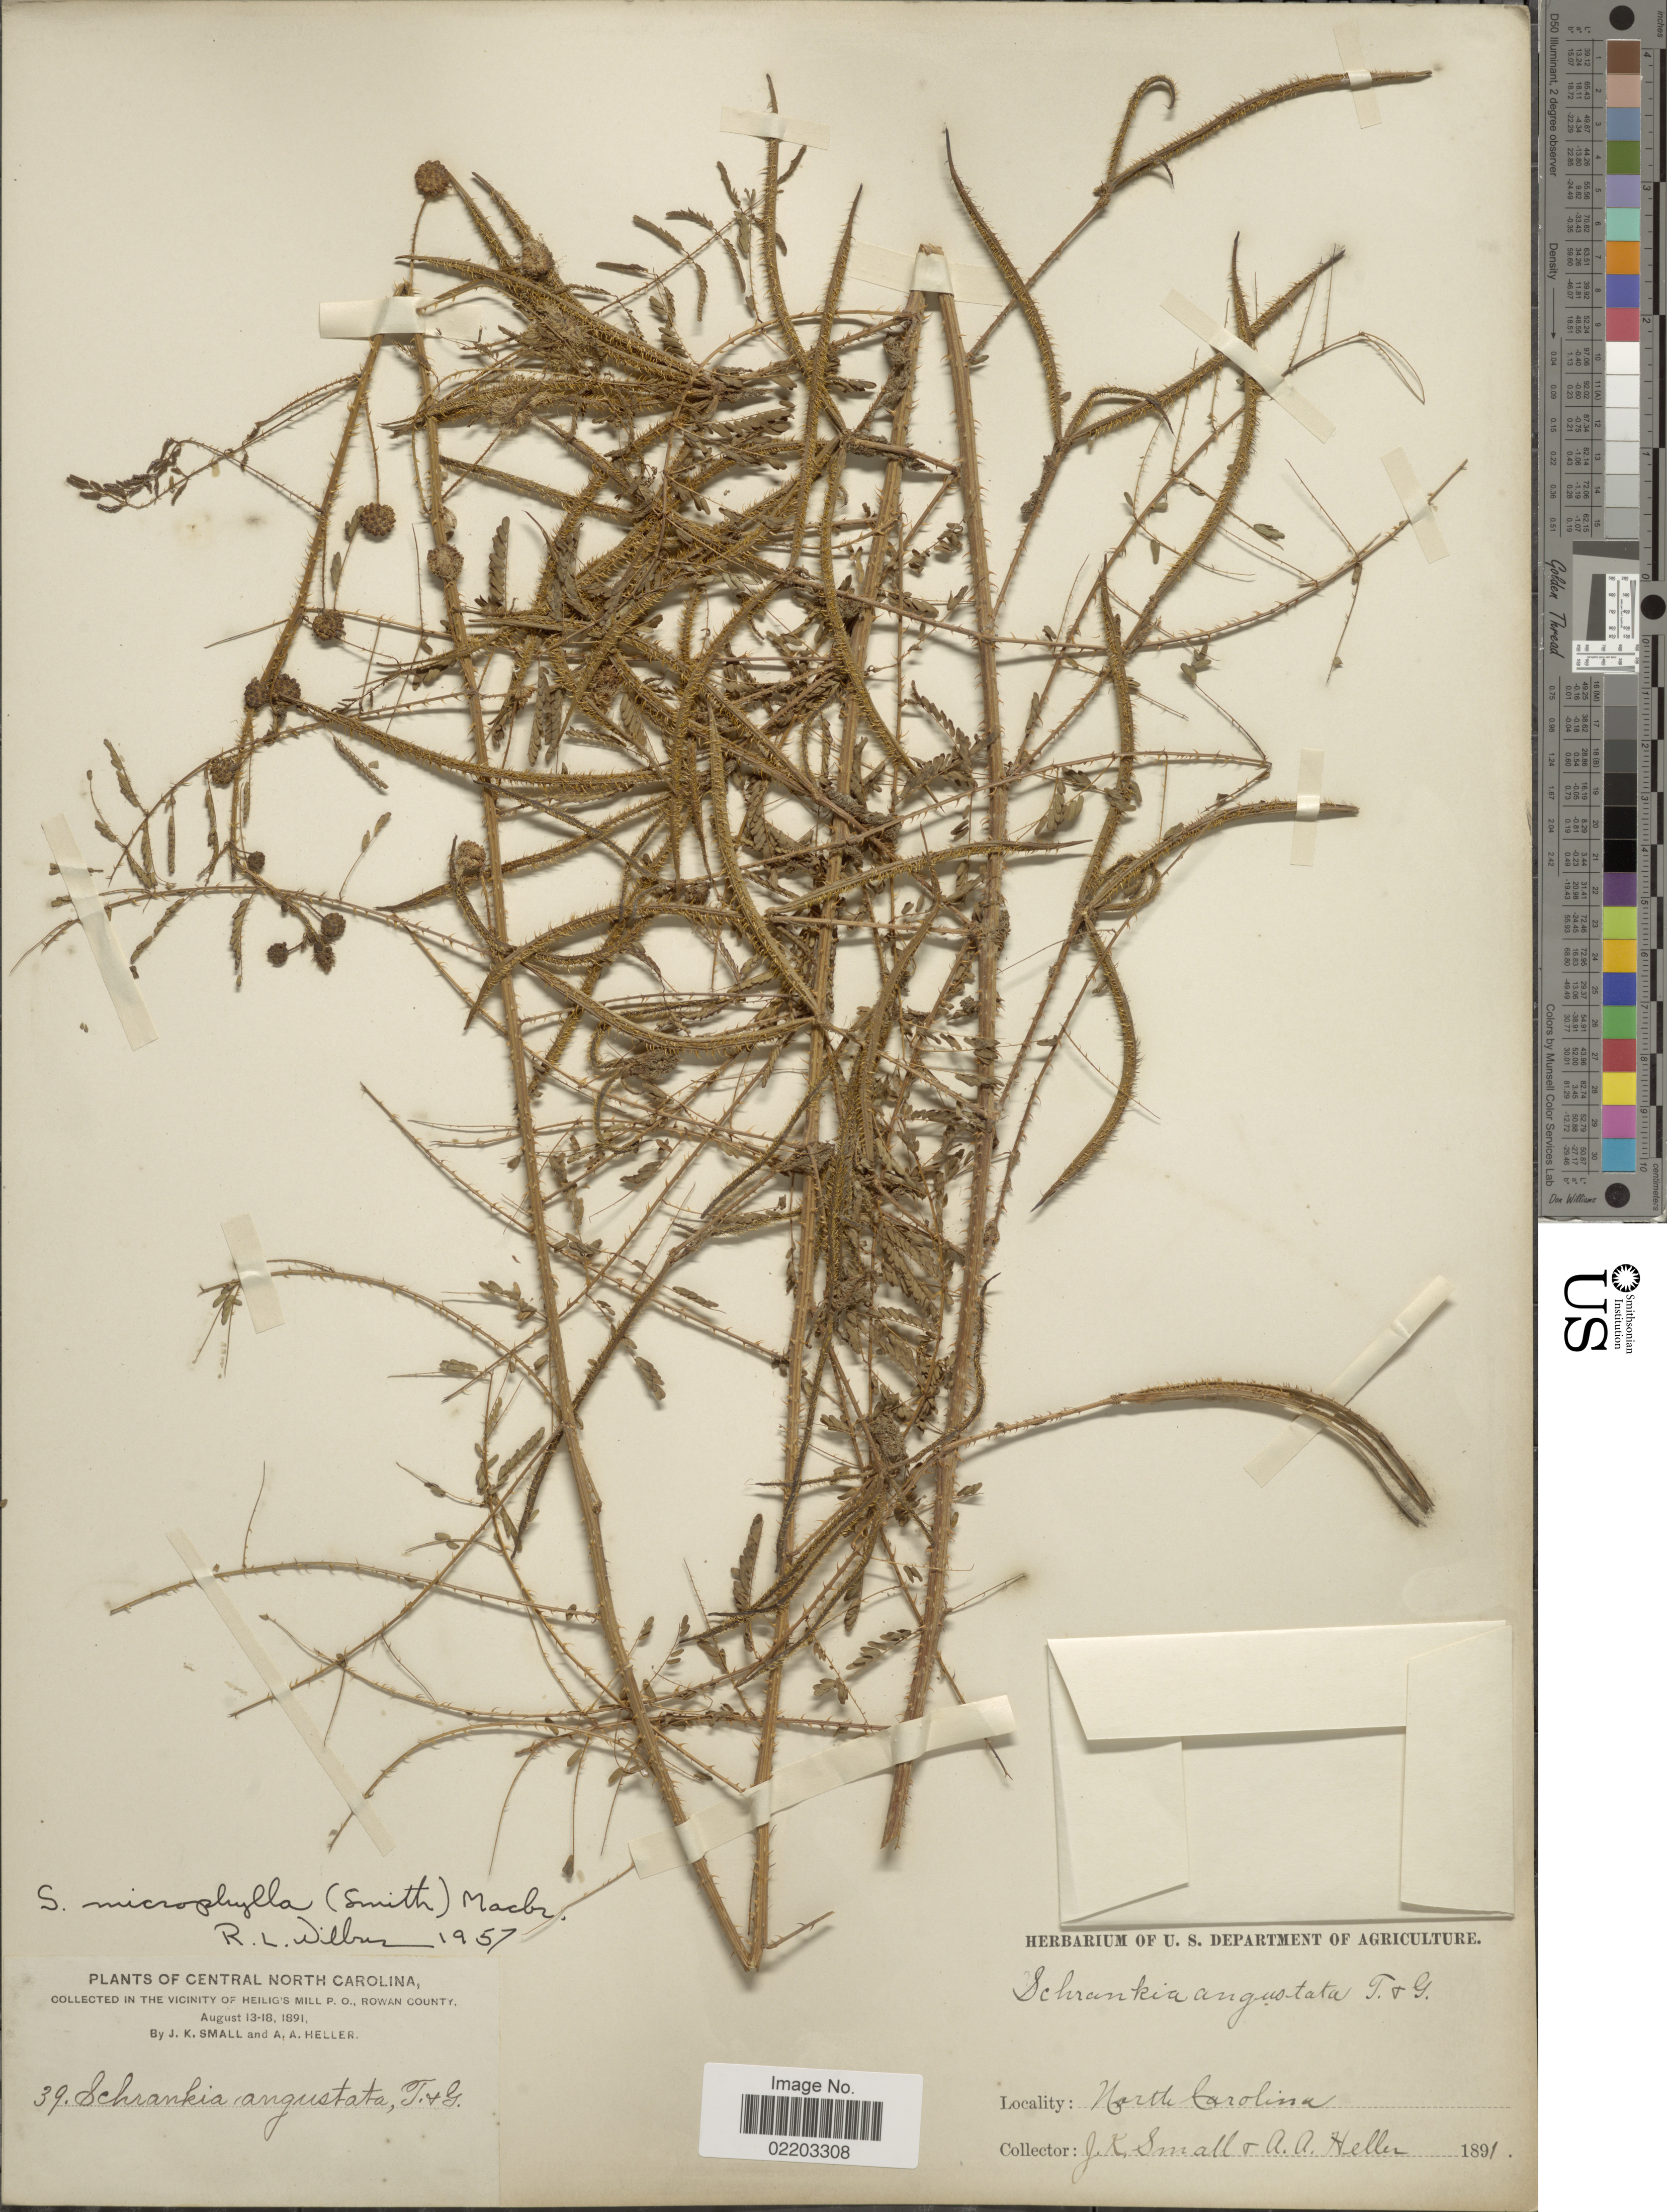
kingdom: Plantae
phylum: Tracheophyta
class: Magnoliopsida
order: Fabales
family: Fabaceae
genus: Mimosa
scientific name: Mimosa microphylla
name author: Dryand.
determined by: Strong, M. T., (US), Smithsonian Institution - National Museum of Natural History (UNITED STATES)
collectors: J. K. Small & A. A. Heller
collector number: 39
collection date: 1891-08-13/1891-08-18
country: United States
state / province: North Carolina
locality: Central North Carolina, In The Vicinity of Heilig's P.O., Rowan County